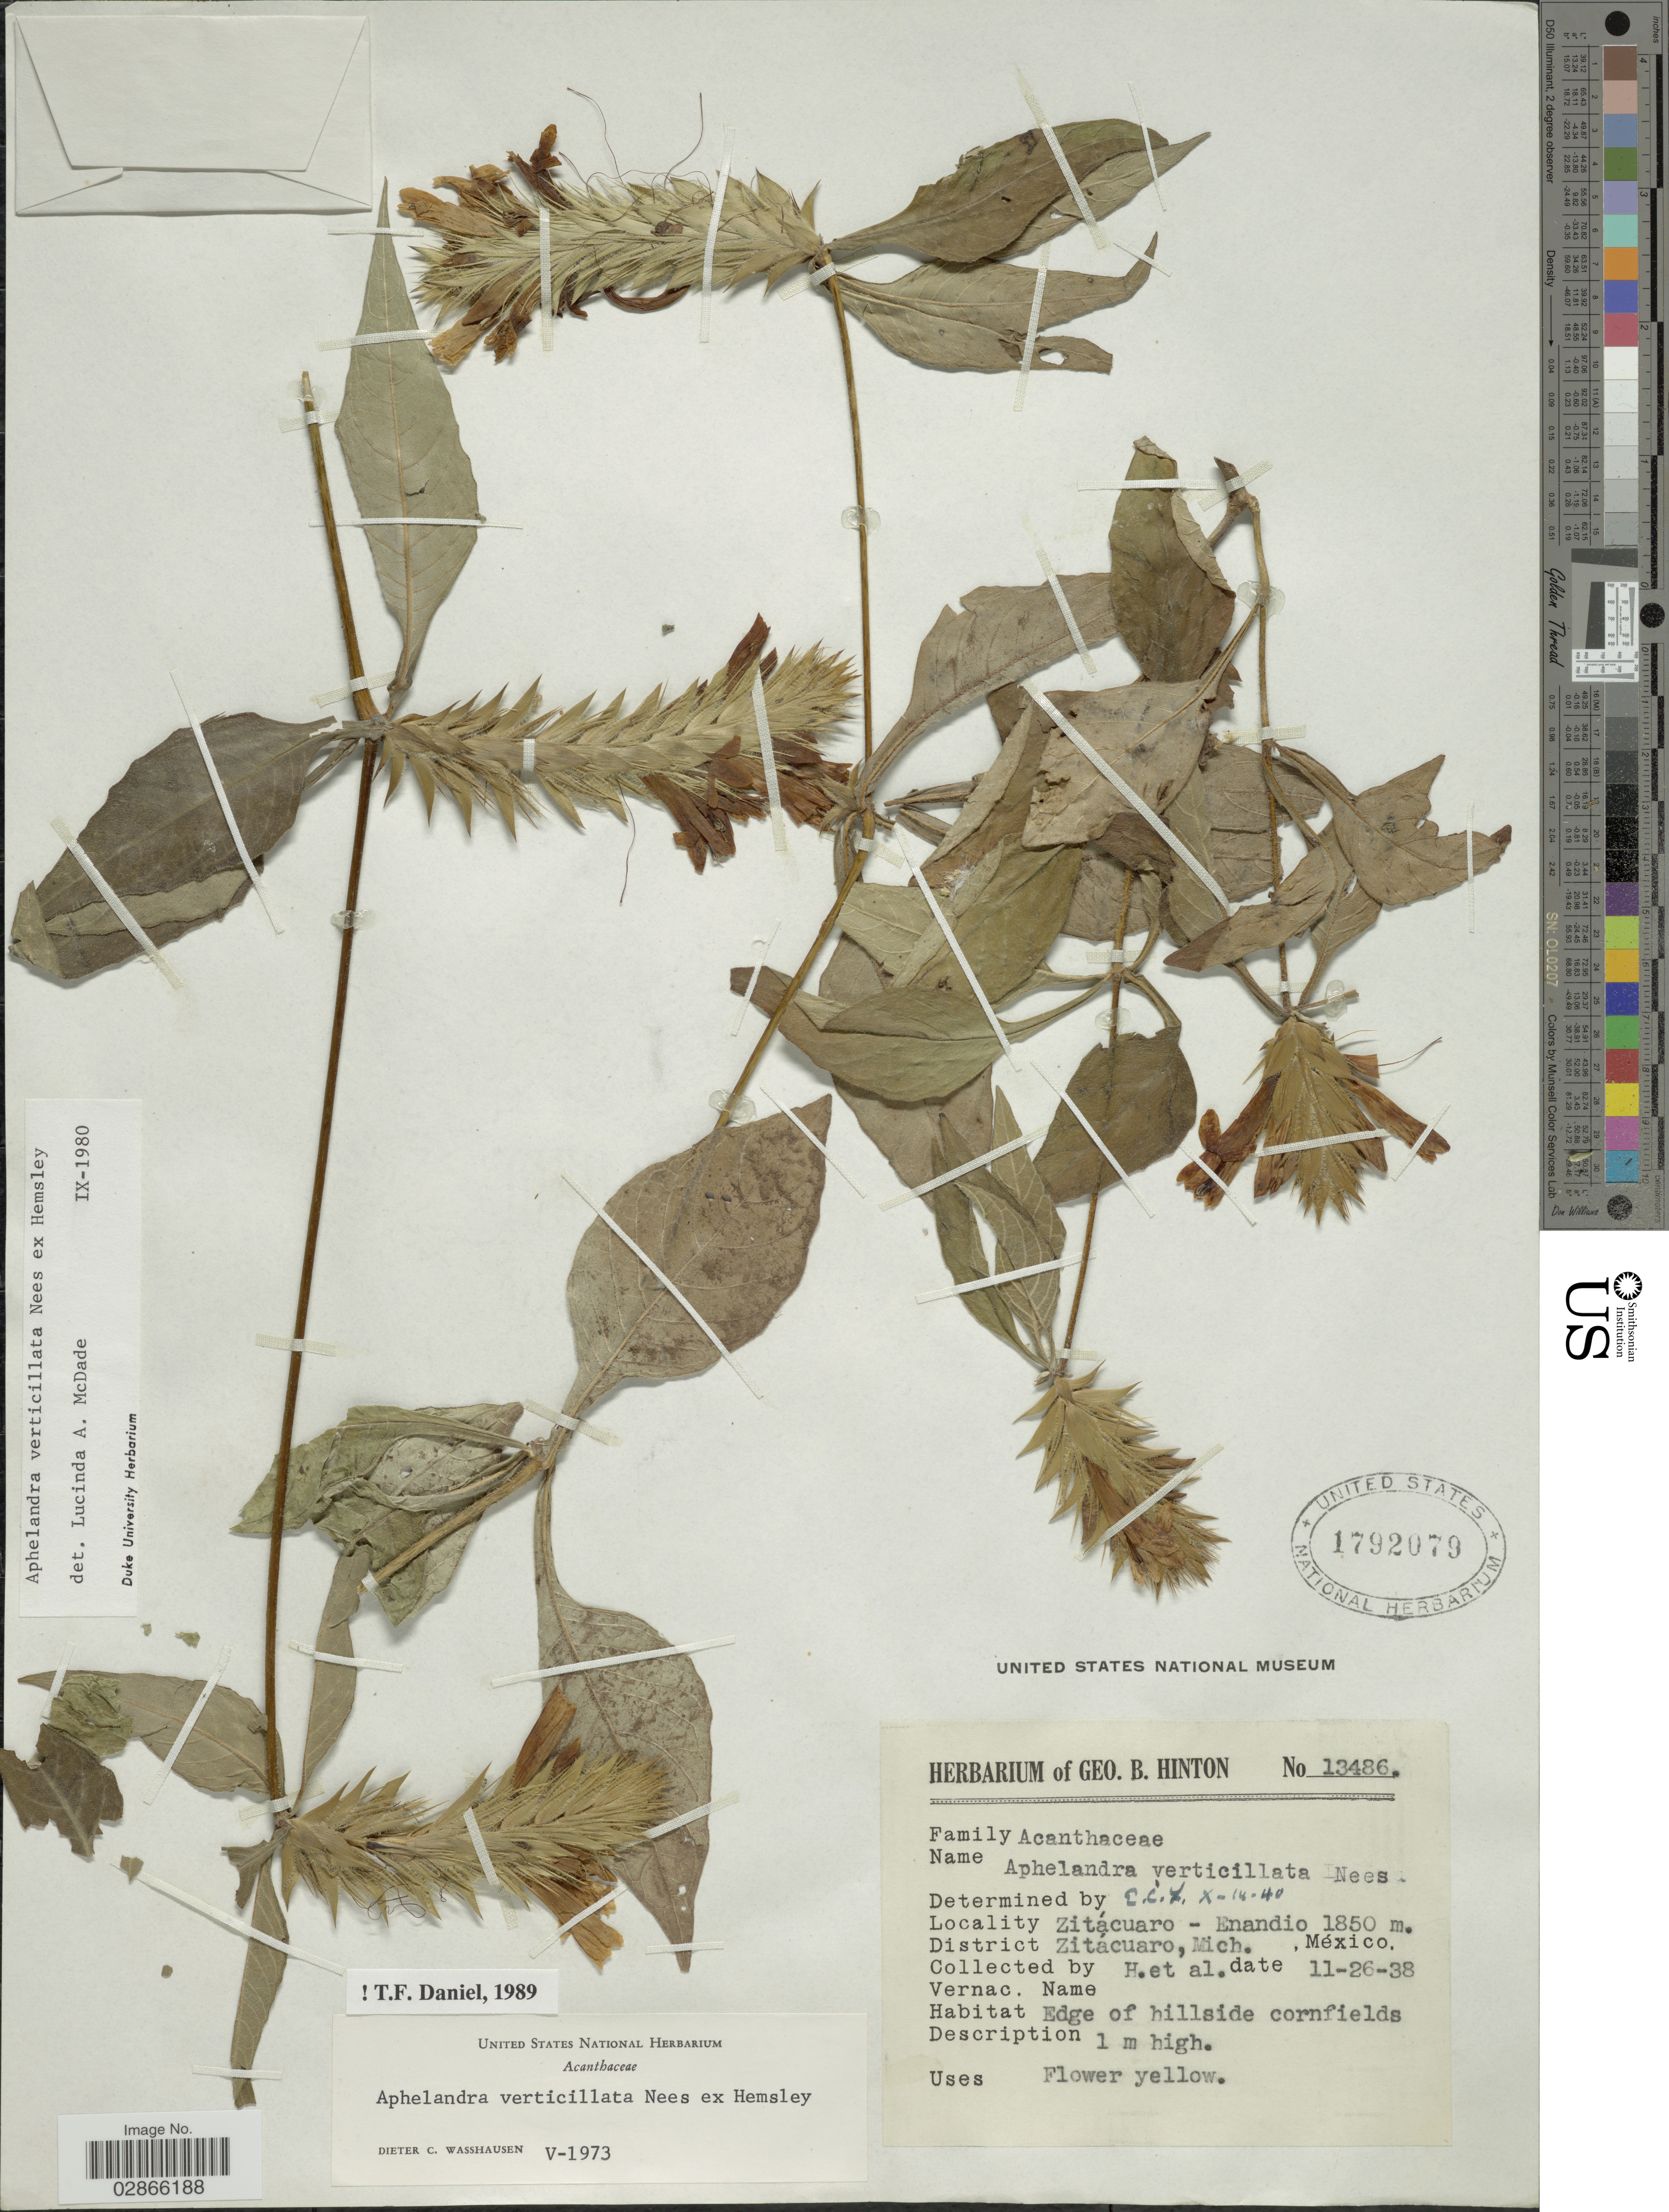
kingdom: Plantae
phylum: Tracheophyta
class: Magnoliopsida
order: Lamiales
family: Acanthaceae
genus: Aphelandra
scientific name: Aphelandra verticillata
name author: Nees ex Hemsl.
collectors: G. B. Hinton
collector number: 13486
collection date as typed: Transcribed d/m/y: 26/11/38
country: Mexico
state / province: Michoacán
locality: Zitácuaro - Enandio. District Zitácuaro.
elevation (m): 1850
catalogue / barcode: US 1792079